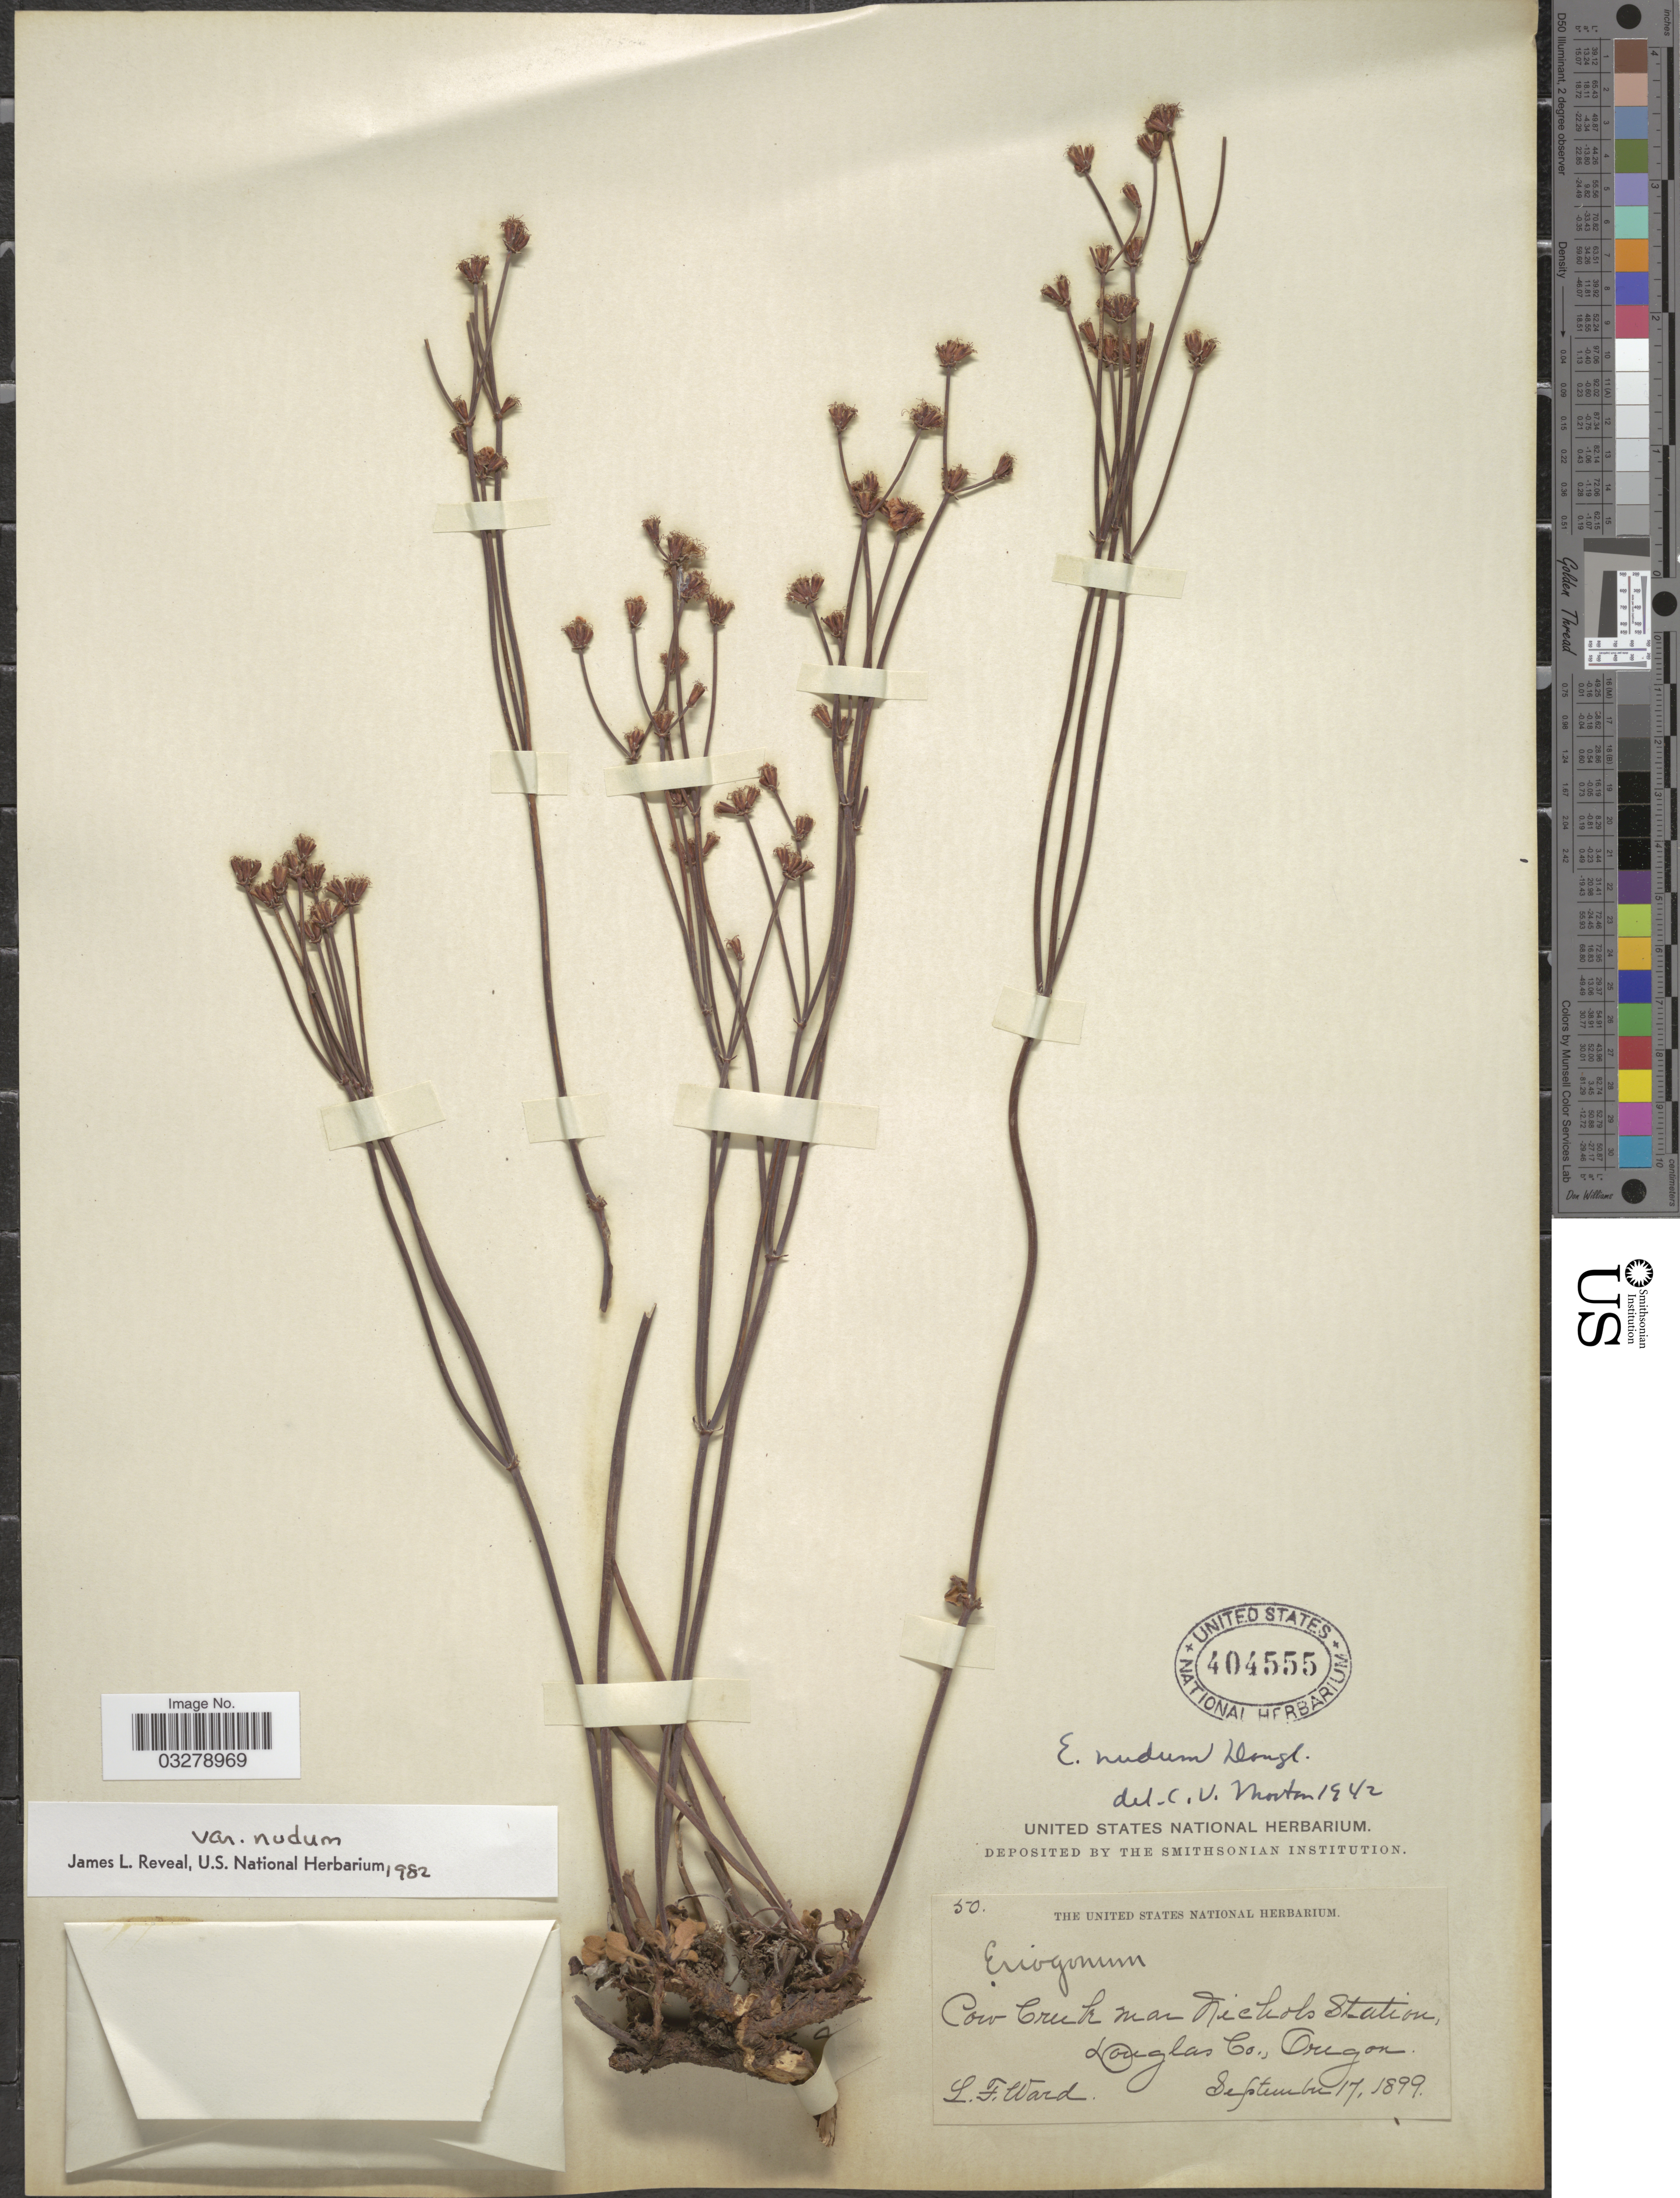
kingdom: Plantae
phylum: Tracheophyta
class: Magnoliopsida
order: Caryophyllales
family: Polygonaceae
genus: Eriogonum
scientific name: Eriogonum nudum var. nudum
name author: Douglas ex Benth.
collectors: L. Ward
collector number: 50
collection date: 1899-09-17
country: United States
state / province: Oregon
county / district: Douglas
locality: Cow Creek near Nichols Station, Douglas Co.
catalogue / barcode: US 404555